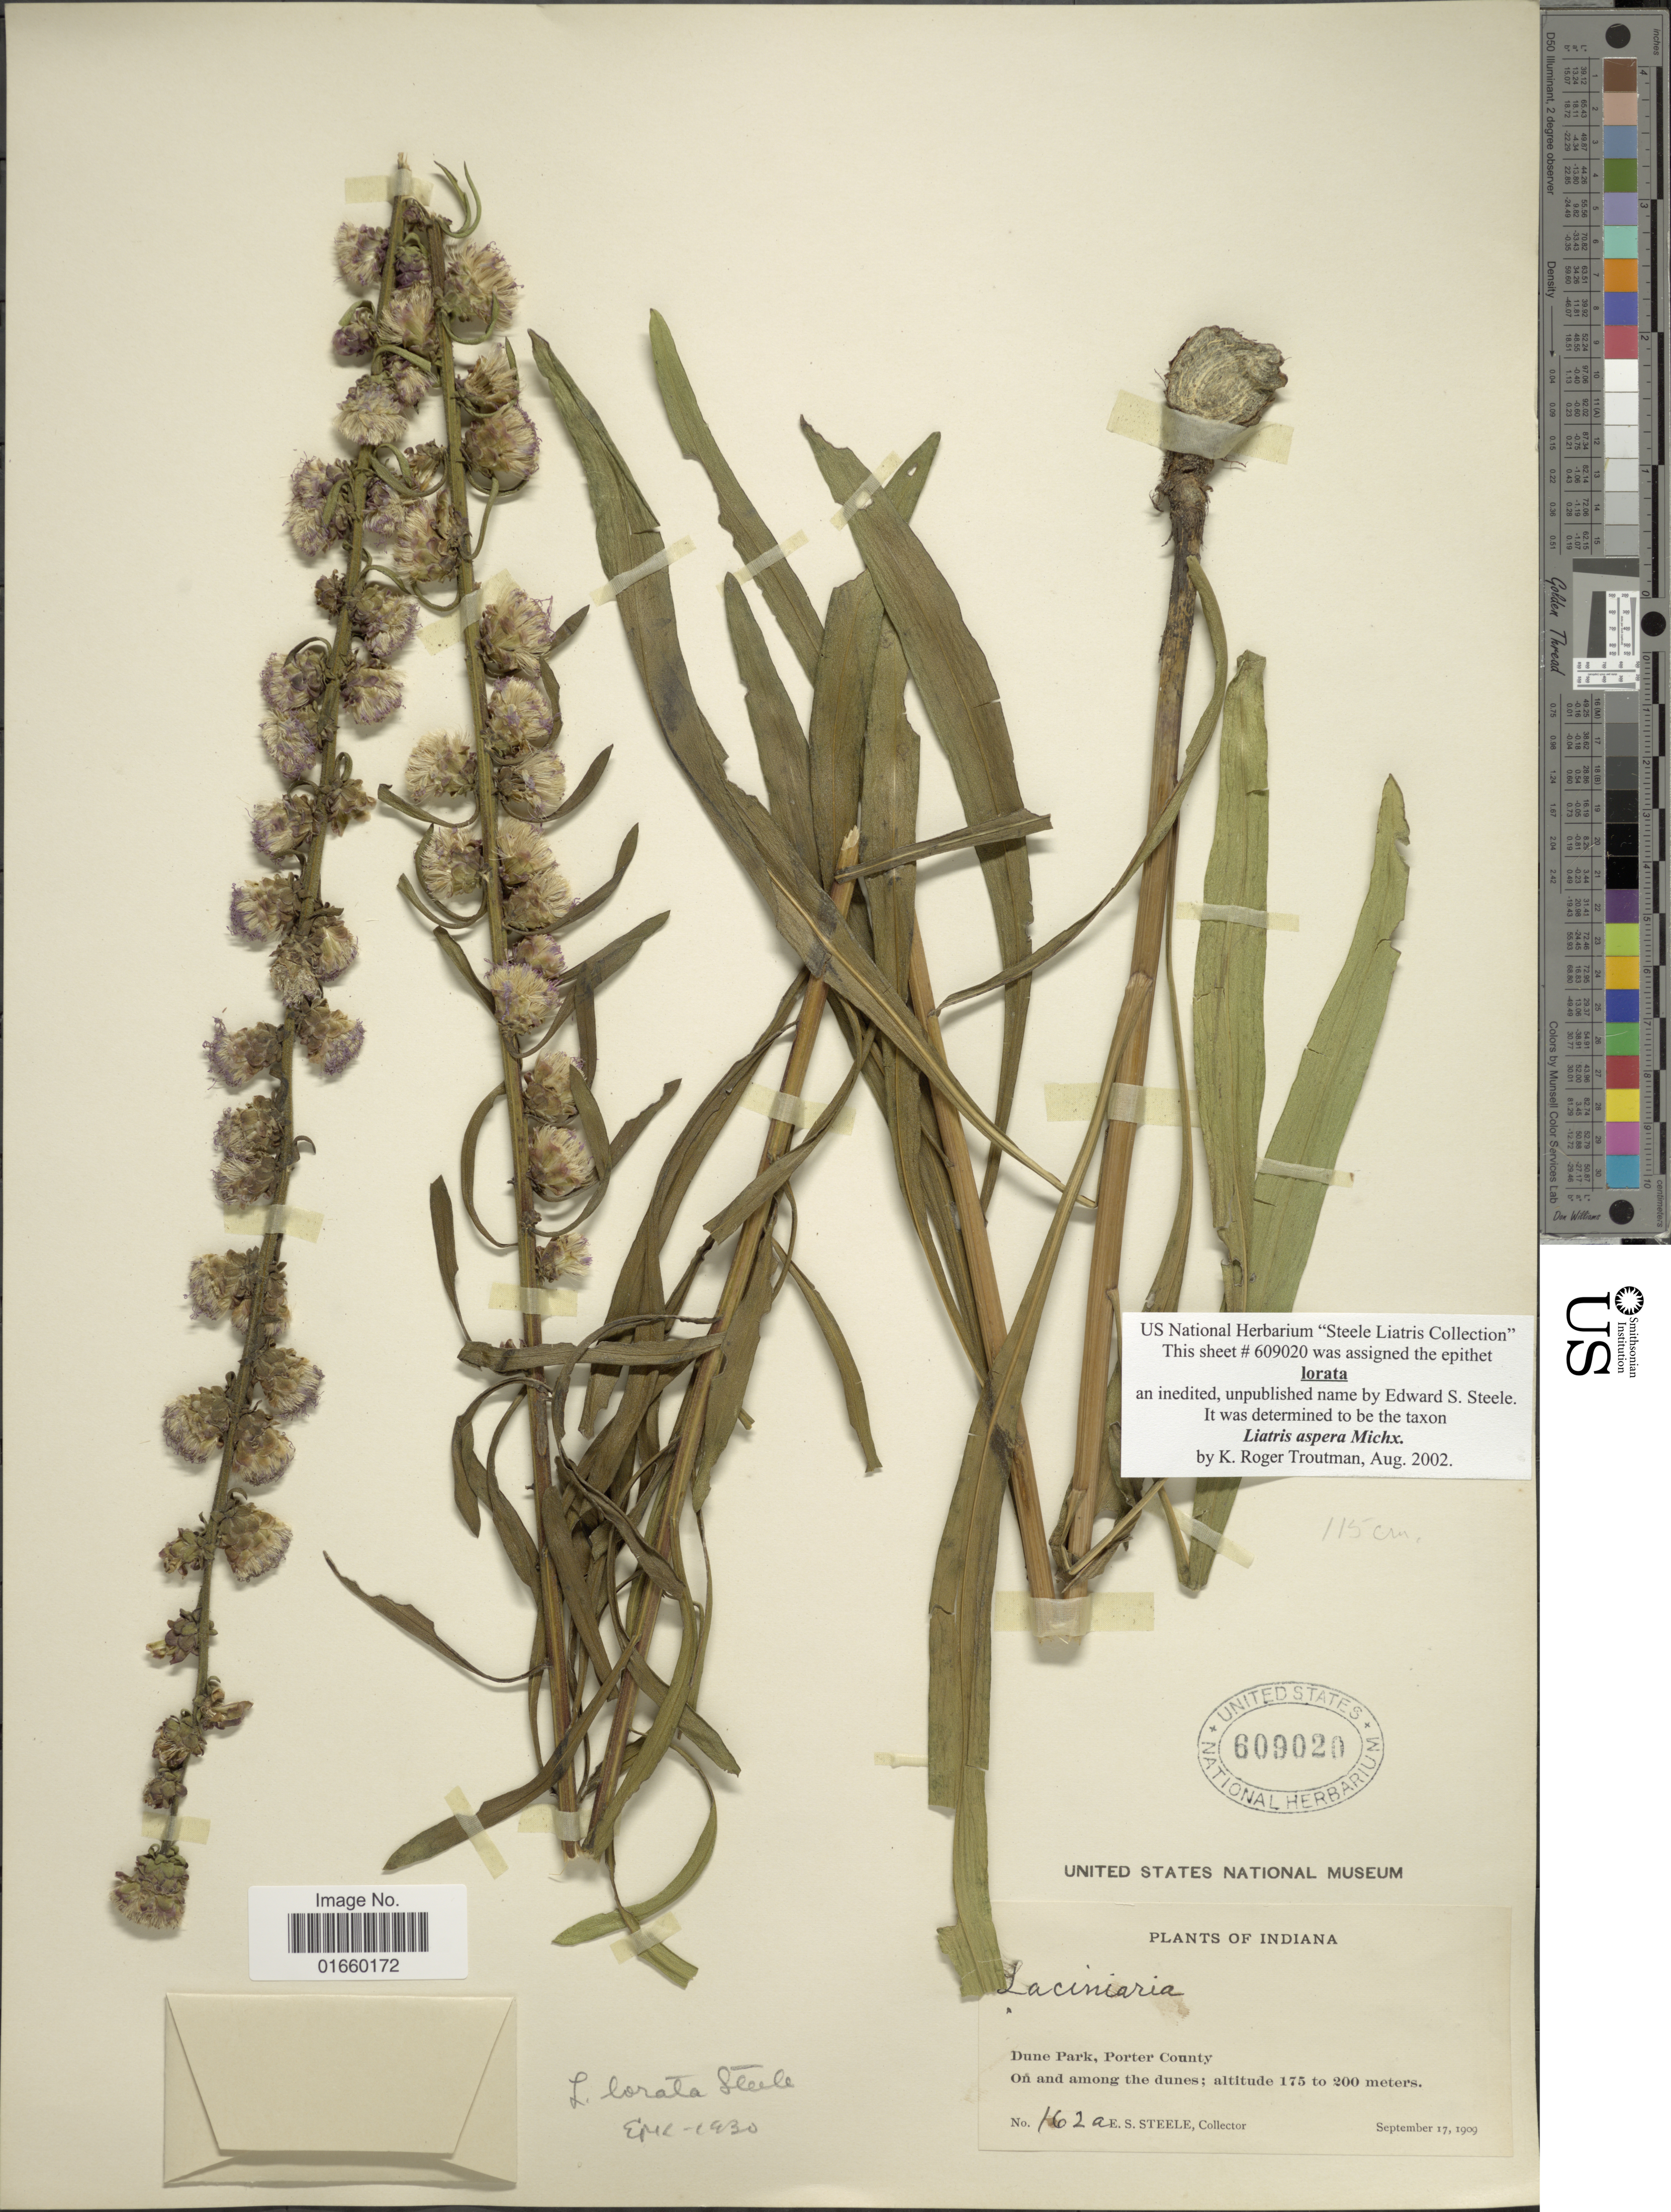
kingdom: Plantae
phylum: Tracheophyta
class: Magnoliopsida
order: Asterales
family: Asteraceae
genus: Liatris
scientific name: Liatris aspera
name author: Michx.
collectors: E. Steele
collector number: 162a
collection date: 1909-09-17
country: United States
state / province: Indiana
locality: Dune Park, Porter County, On and among the Dunes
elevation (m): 175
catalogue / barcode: US 609020